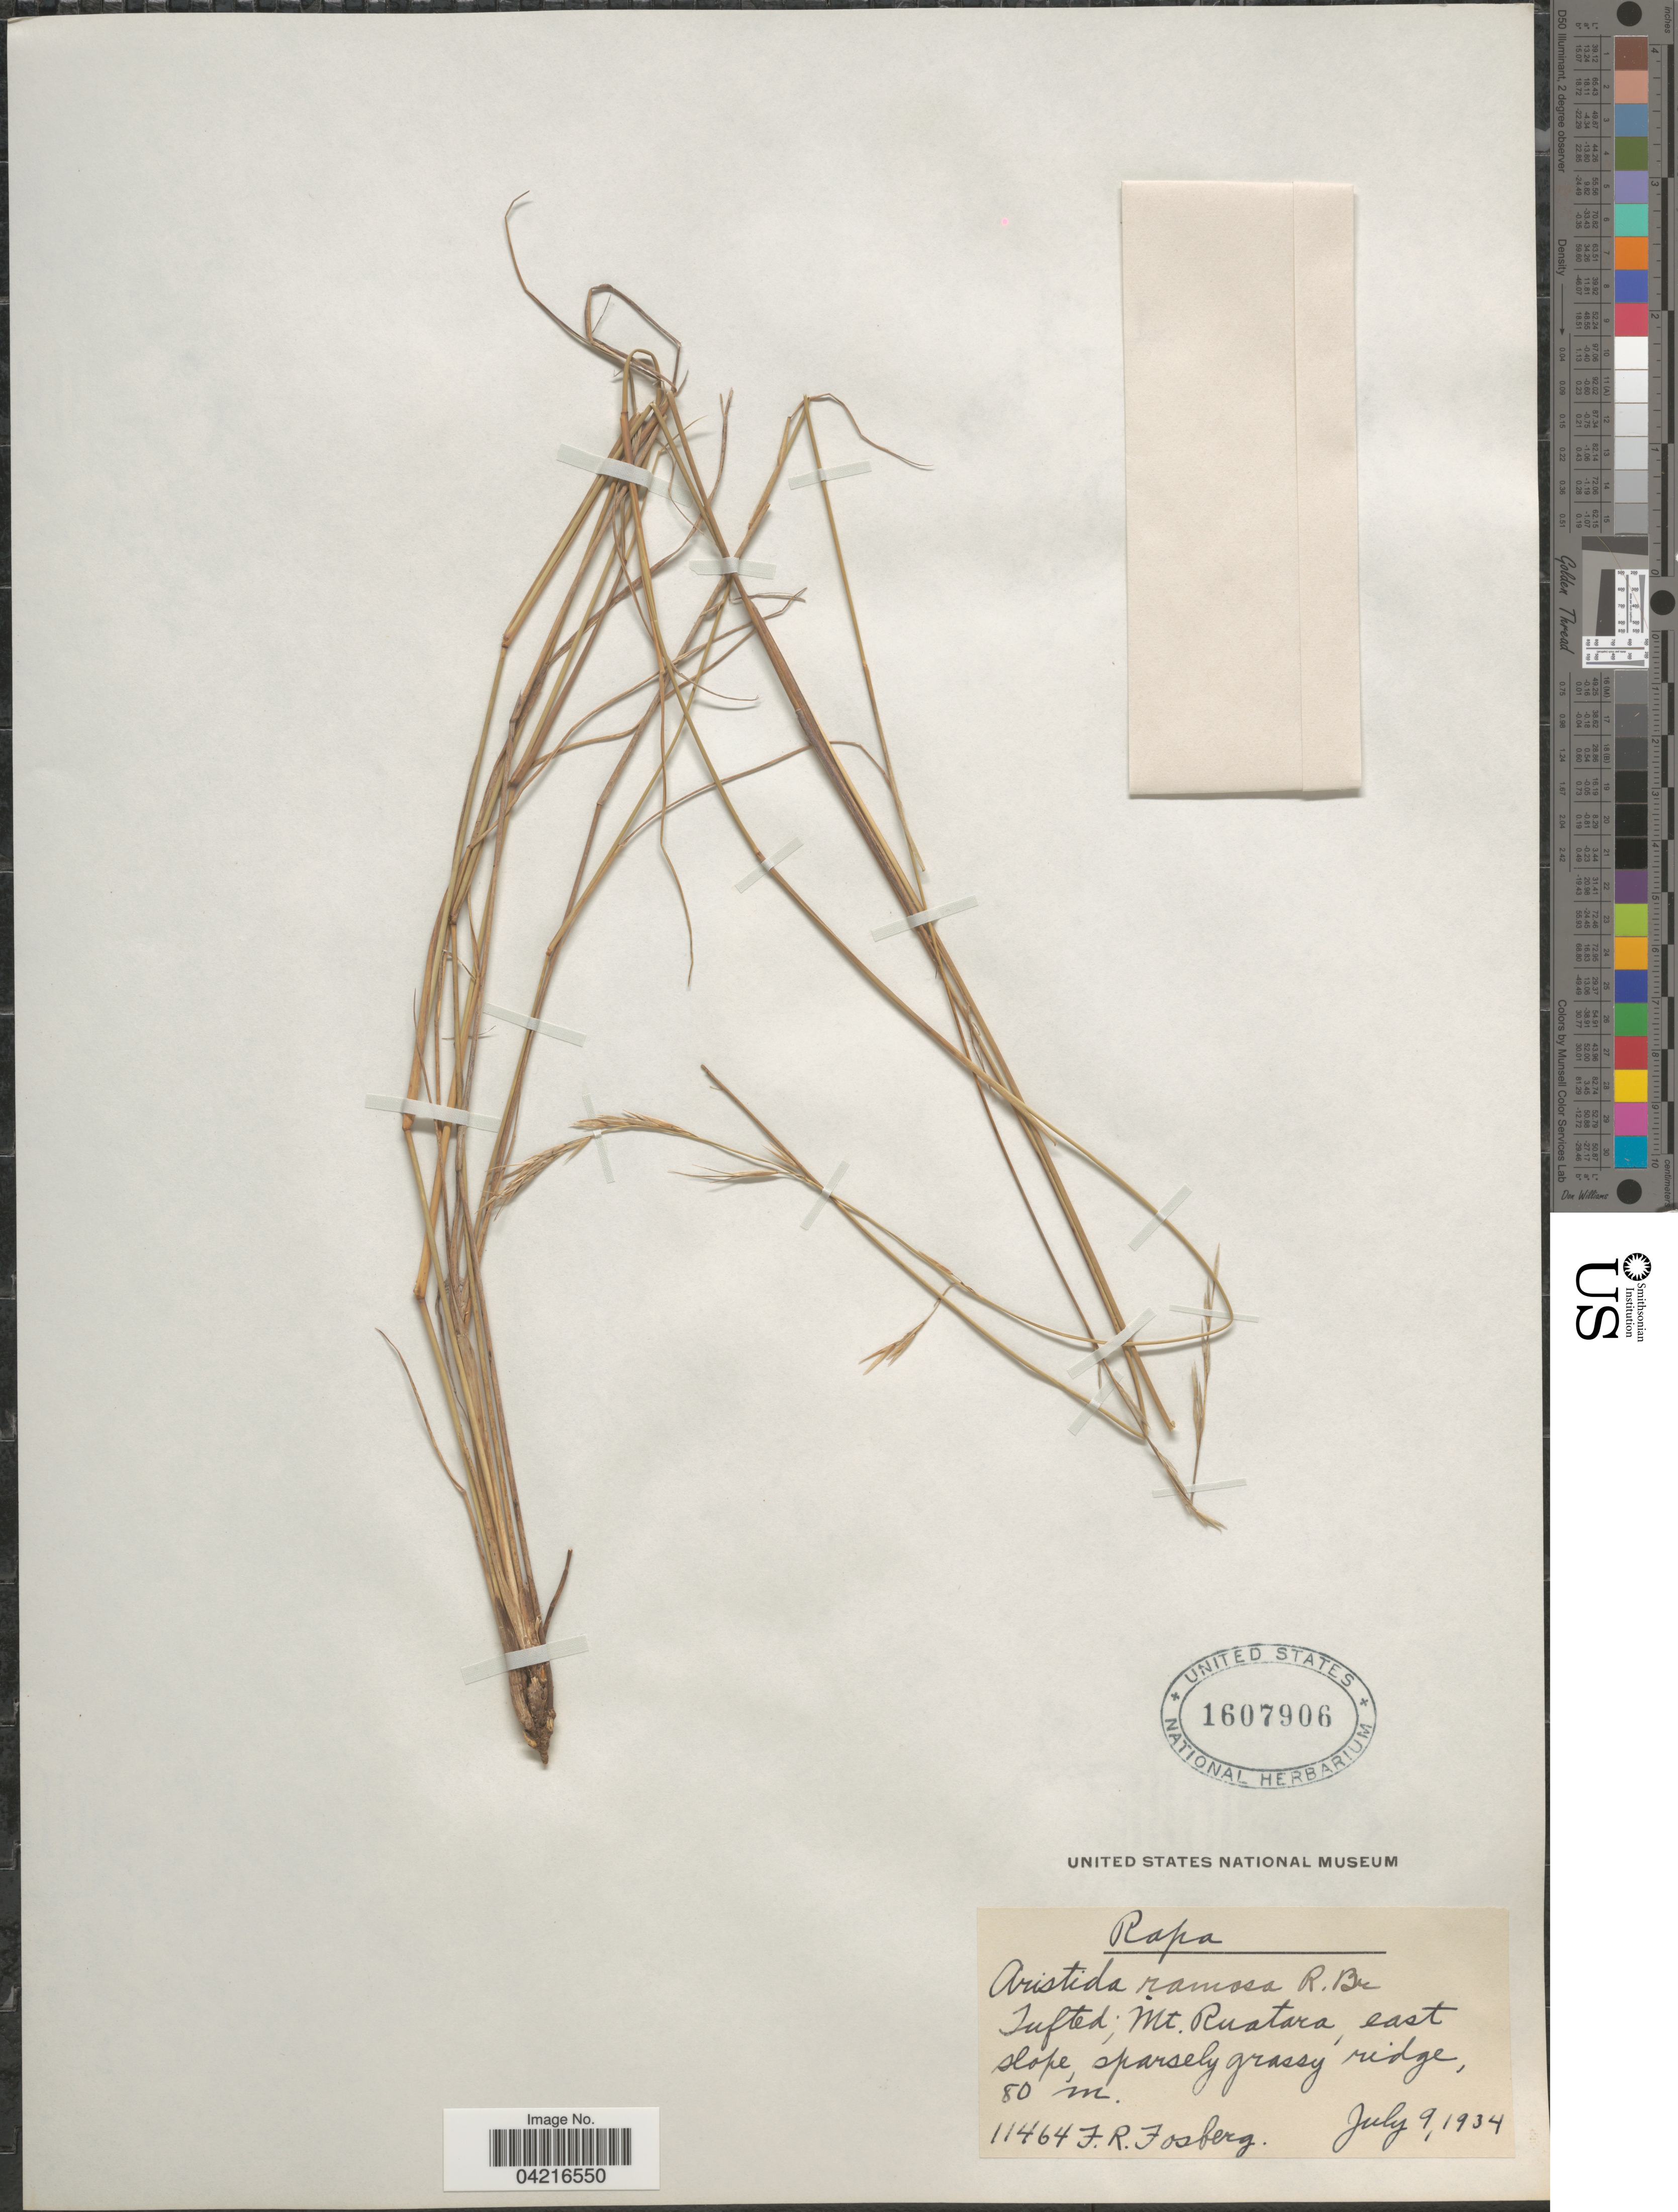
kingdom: Plantae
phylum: Tracheophyta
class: Liliopsida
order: Poales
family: Poaceae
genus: Aristida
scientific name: Aristida ramosa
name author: R. Br.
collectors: F. R. Fosberg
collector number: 11464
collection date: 1934-07-09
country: French Polynesia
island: Rapa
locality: Rapa. Tufted; Mt. Ruatara, east slope, sparsely grassy ridge.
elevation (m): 80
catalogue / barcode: US 1607906